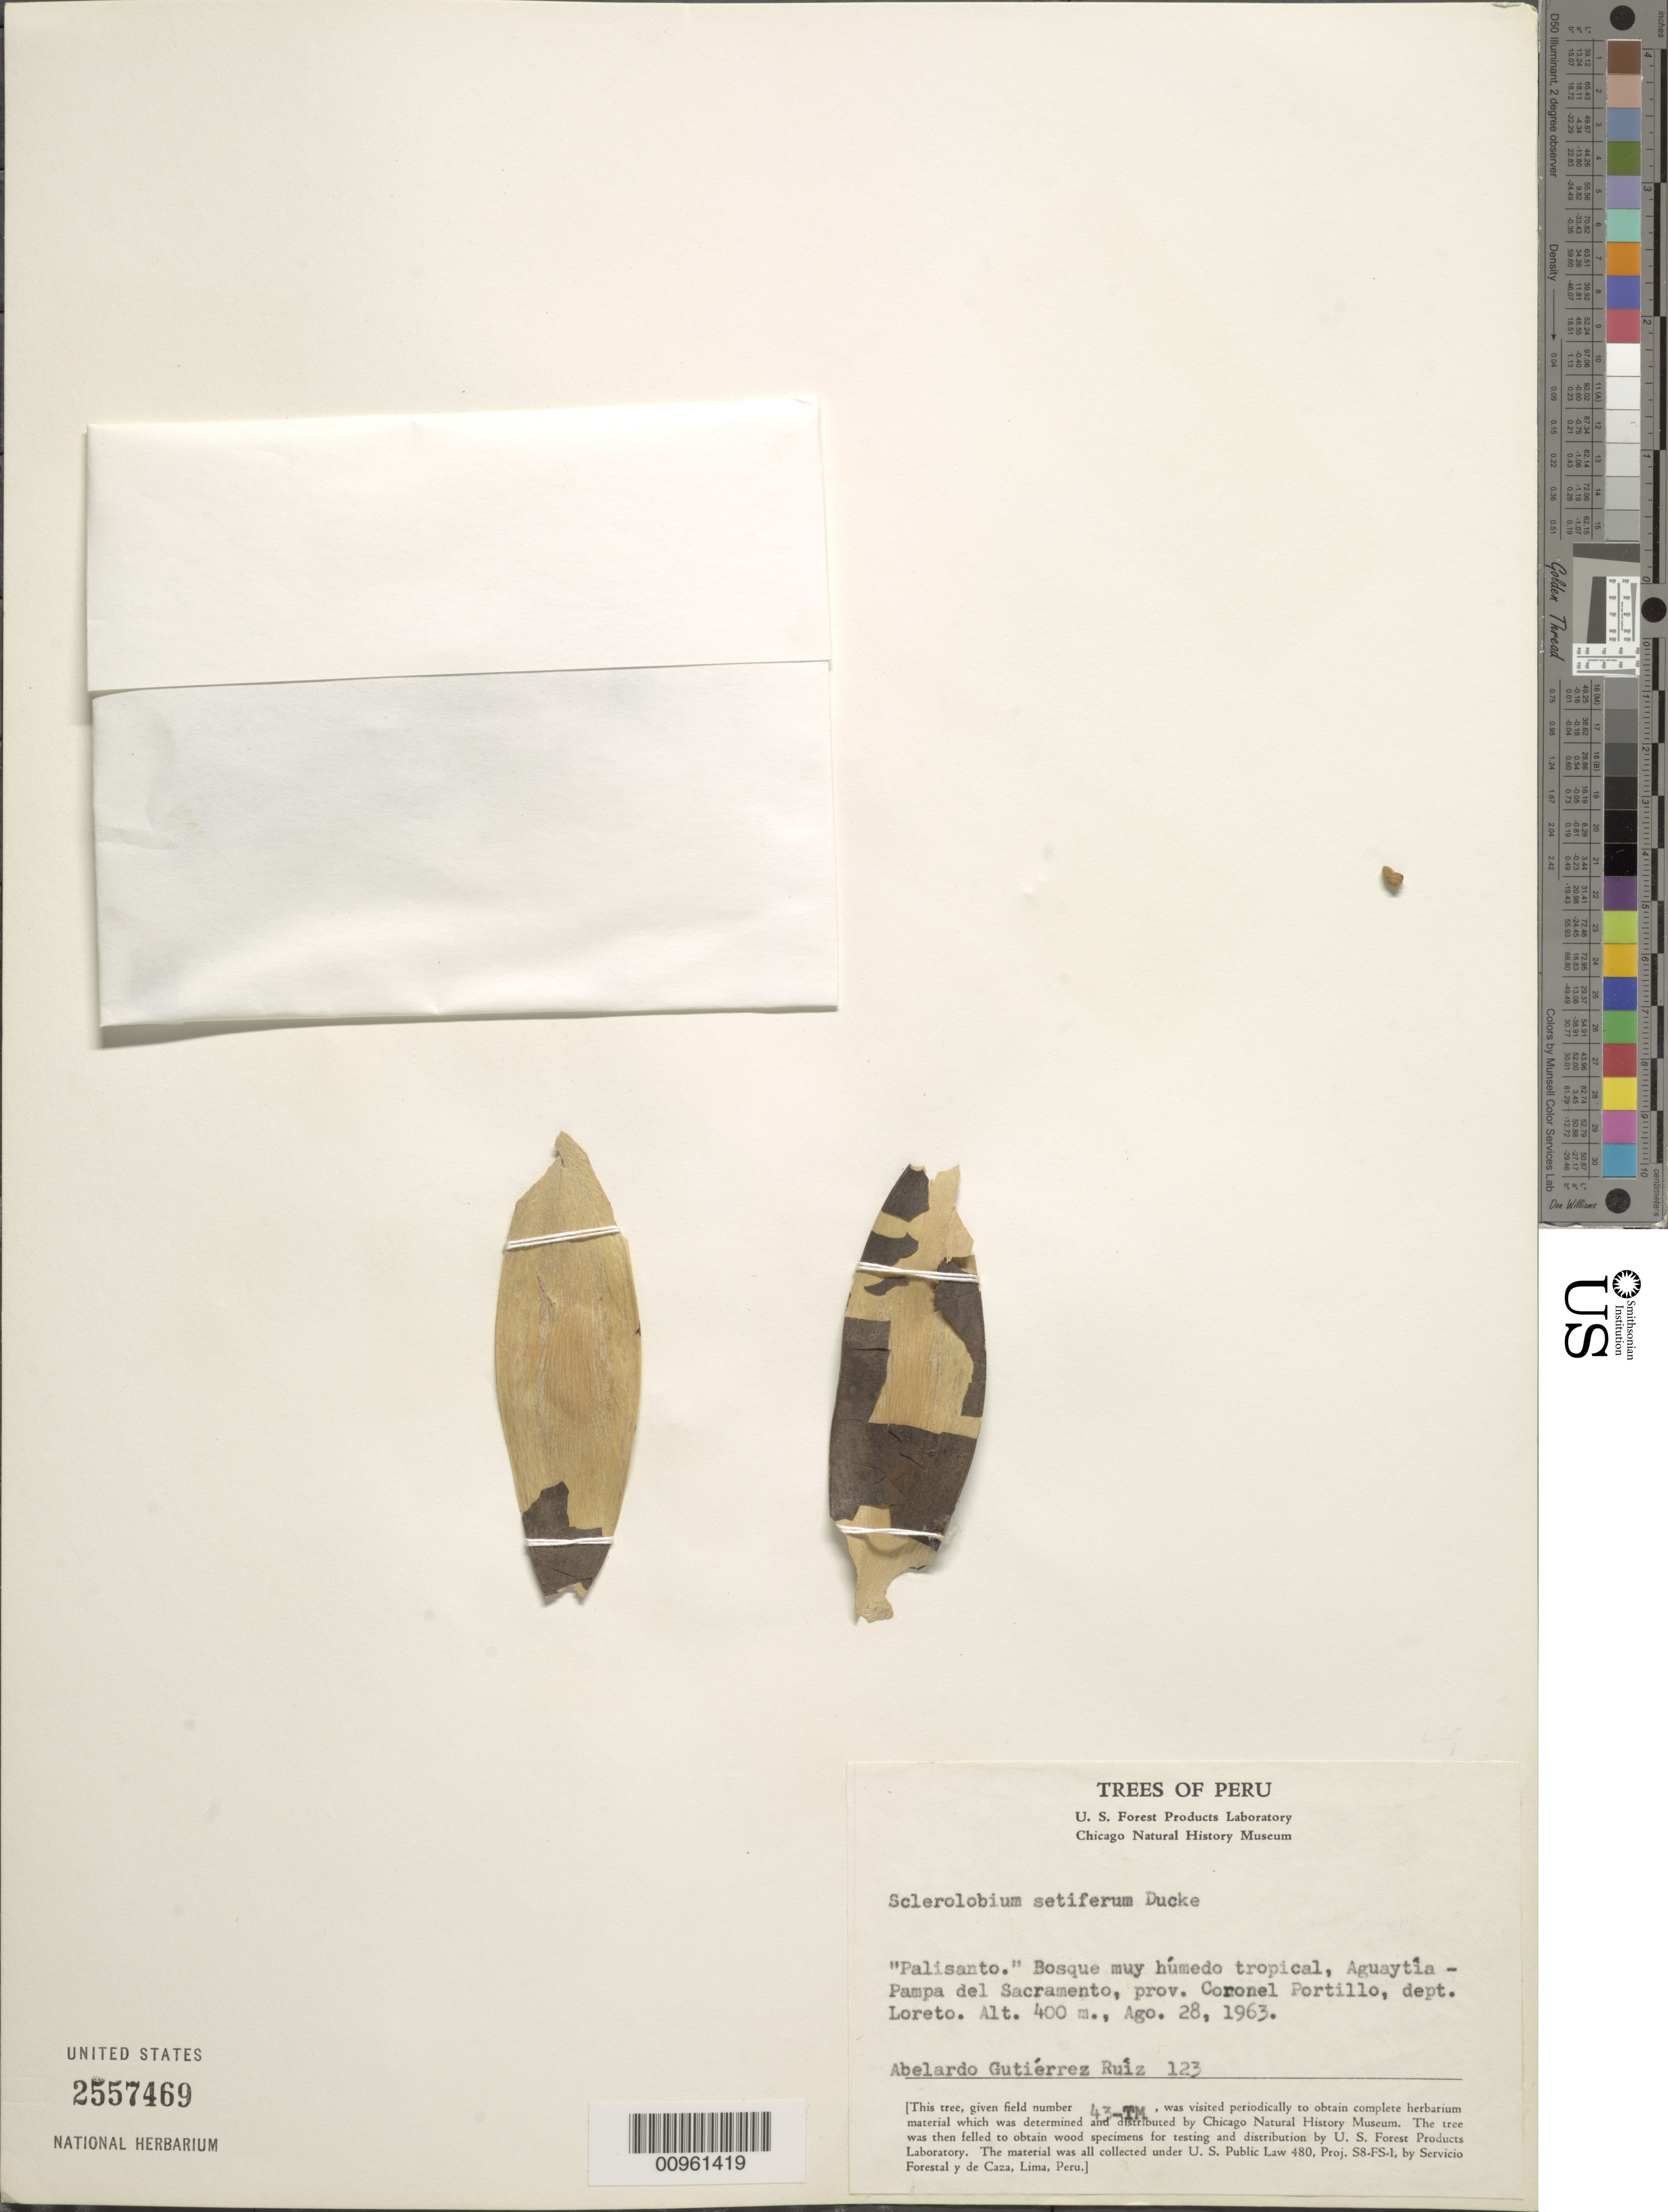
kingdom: Plantae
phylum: Tracheophyta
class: Magnoliopsida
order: Fabales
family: Fabaceae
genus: Tachigali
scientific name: Tachigali setifera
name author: (Ducke) Zarucchi & Herend.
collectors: A. Gutiérrez Ruíz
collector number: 123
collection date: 1963-08-28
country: Peru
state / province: Loreto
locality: Aguaytia-Pampa del Sacramento, prov. Coronel Portillo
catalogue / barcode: US 2557469